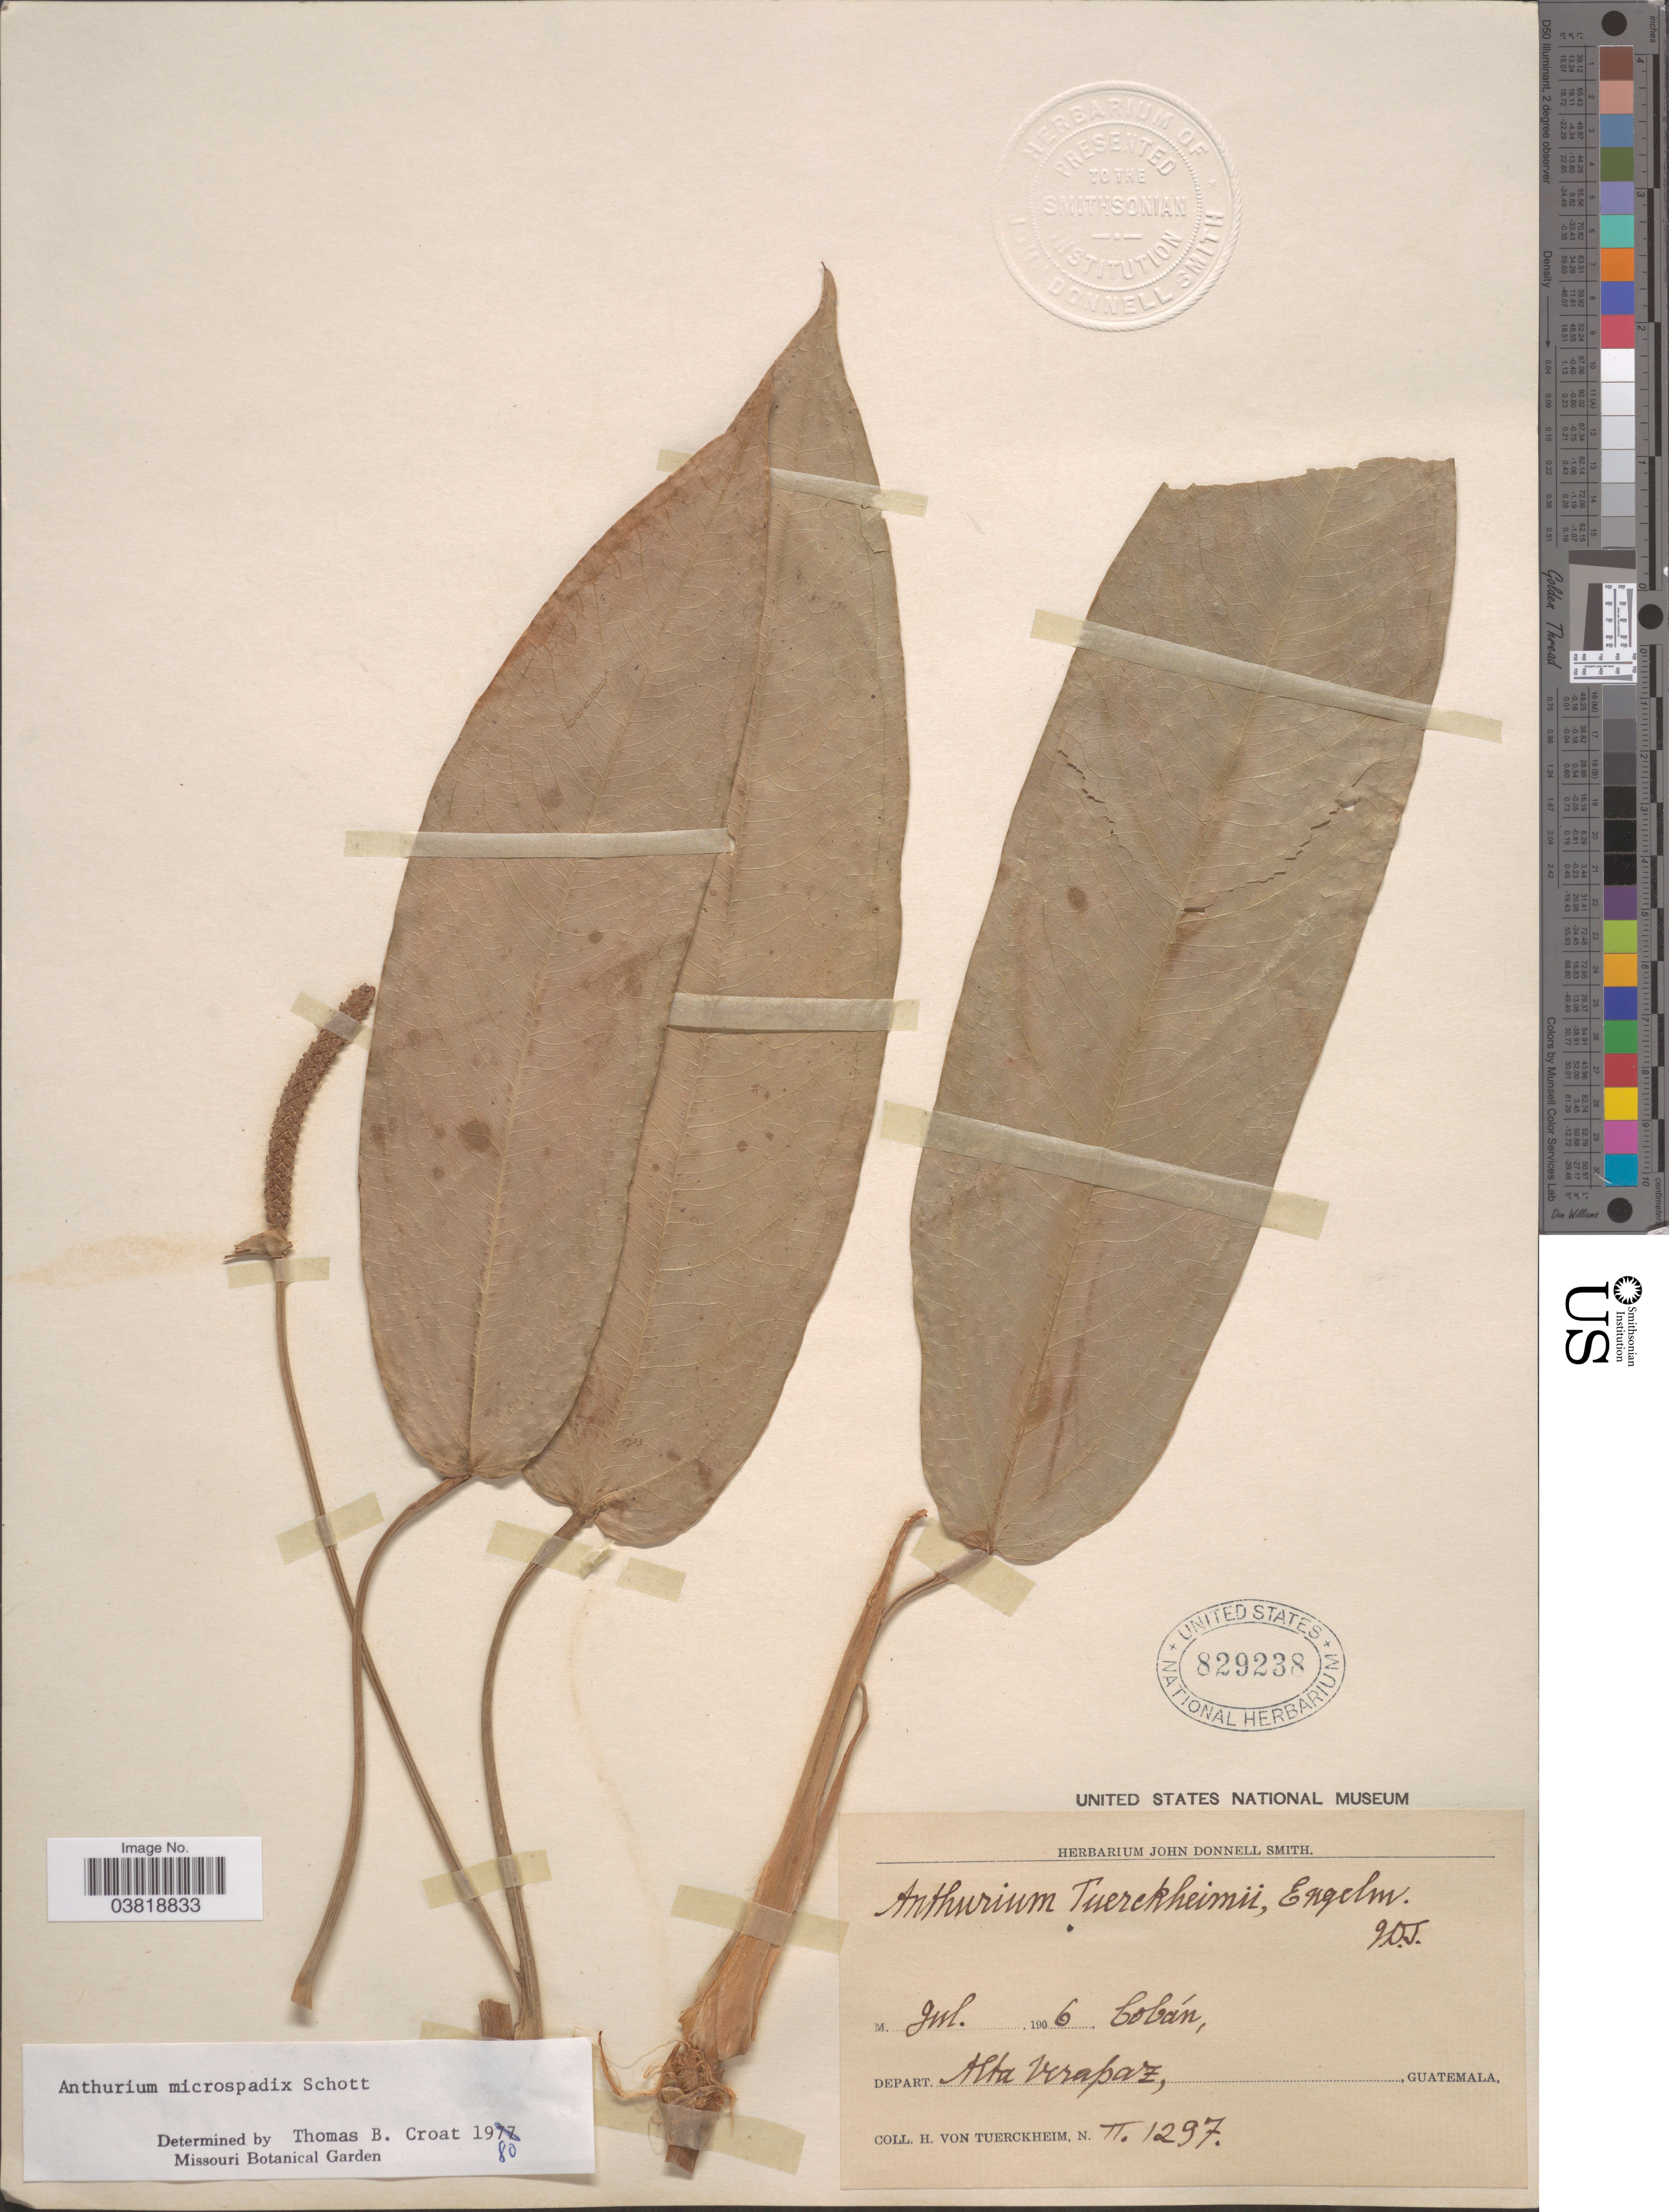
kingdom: Plantae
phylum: Tracheophyta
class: Liliopsida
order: Alismatales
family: Araceae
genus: Anthurium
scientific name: Anthurium microspadix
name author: Schott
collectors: H. von Türckheim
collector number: II1297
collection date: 1906-07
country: Guatemala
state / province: Alta Verapaz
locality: Cobán, Depart. Alta Verapaz.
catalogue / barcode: US 829238